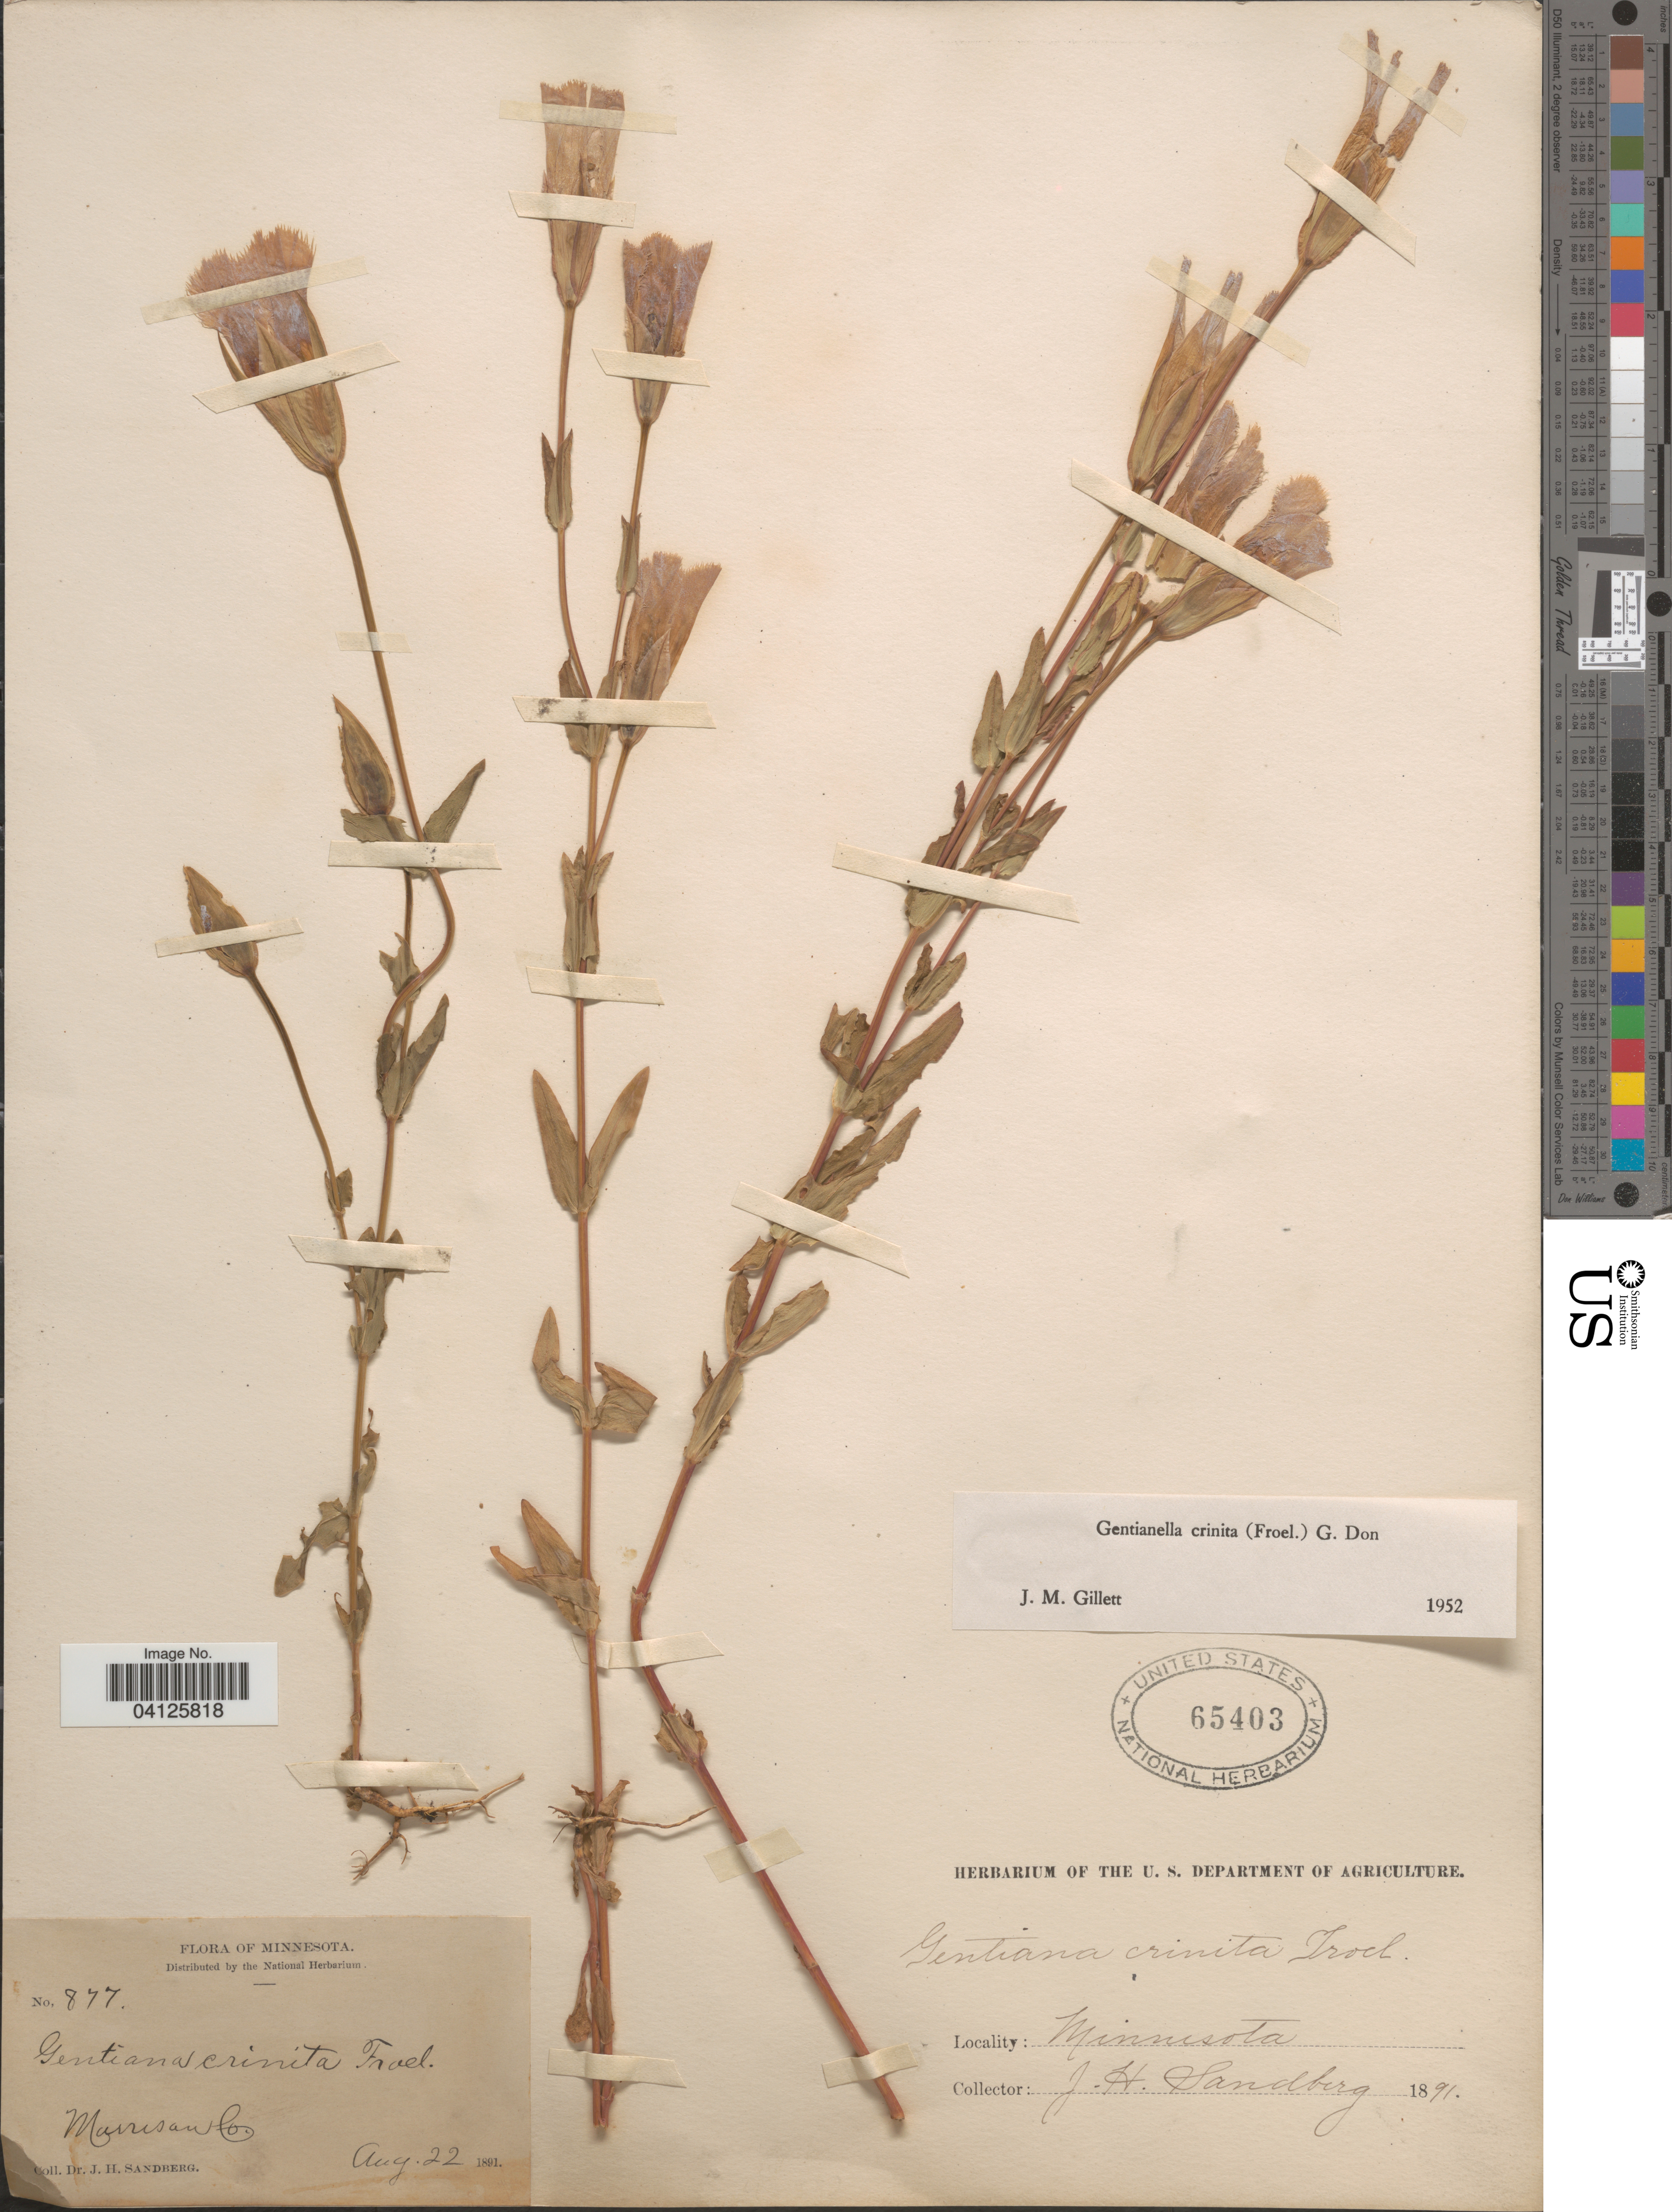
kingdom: Plantae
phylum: Tracheophyta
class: Magnoliopsida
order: Gentianales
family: Gentianaceae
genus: Gentianella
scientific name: Gentianella crinita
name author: (Froel.) G. Don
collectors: J. H. Sandberg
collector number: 877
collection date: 1891-08-22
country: United States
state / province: Minnesota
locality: Morrison Co.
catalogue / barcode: US 65403